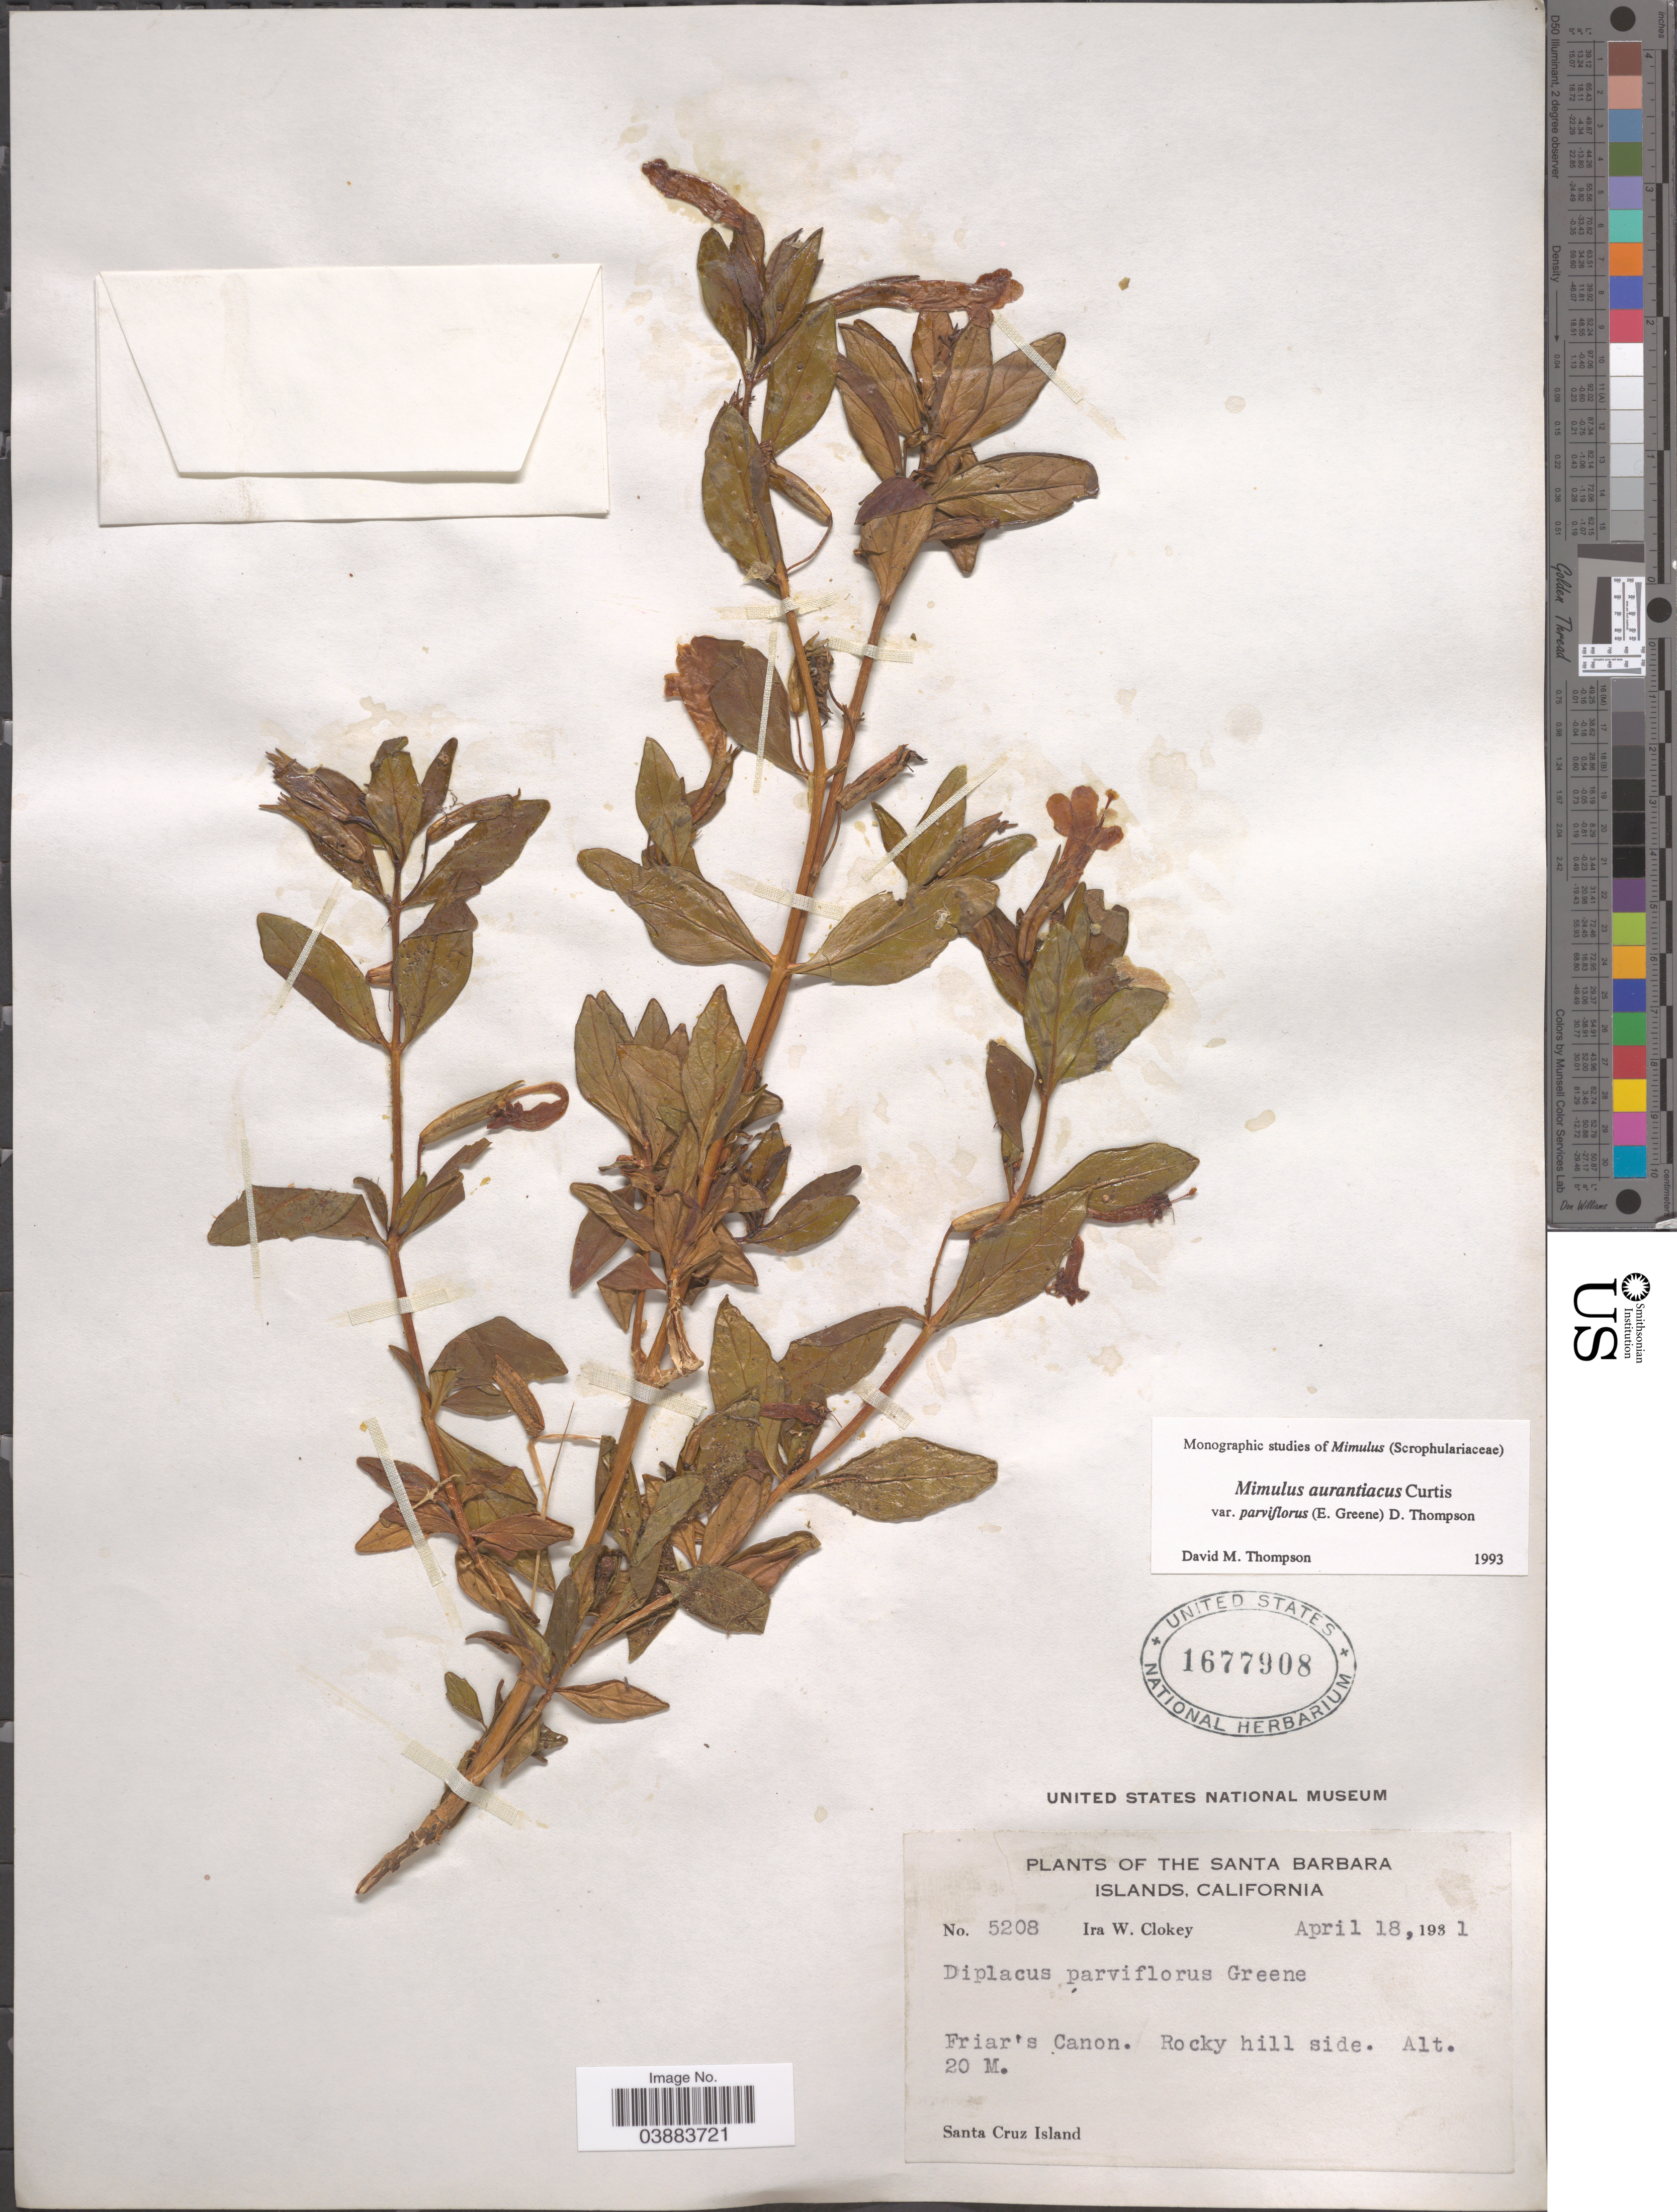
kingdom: Plantae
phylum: Tracheophyta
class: Magnoliopsida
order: Lamiales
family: Phrymaceae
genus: Diplacus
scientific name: Diplacus aurantiacus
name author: (Curtis) Jeps.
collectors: I. W. Clokey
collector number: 5208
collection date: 1931-04-18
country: United States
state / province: California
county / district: Santa Barbara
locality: Santa Barbara Islands. Friar's Canon. Santa Cruz Island.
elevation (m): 20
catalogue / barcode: US 1677908